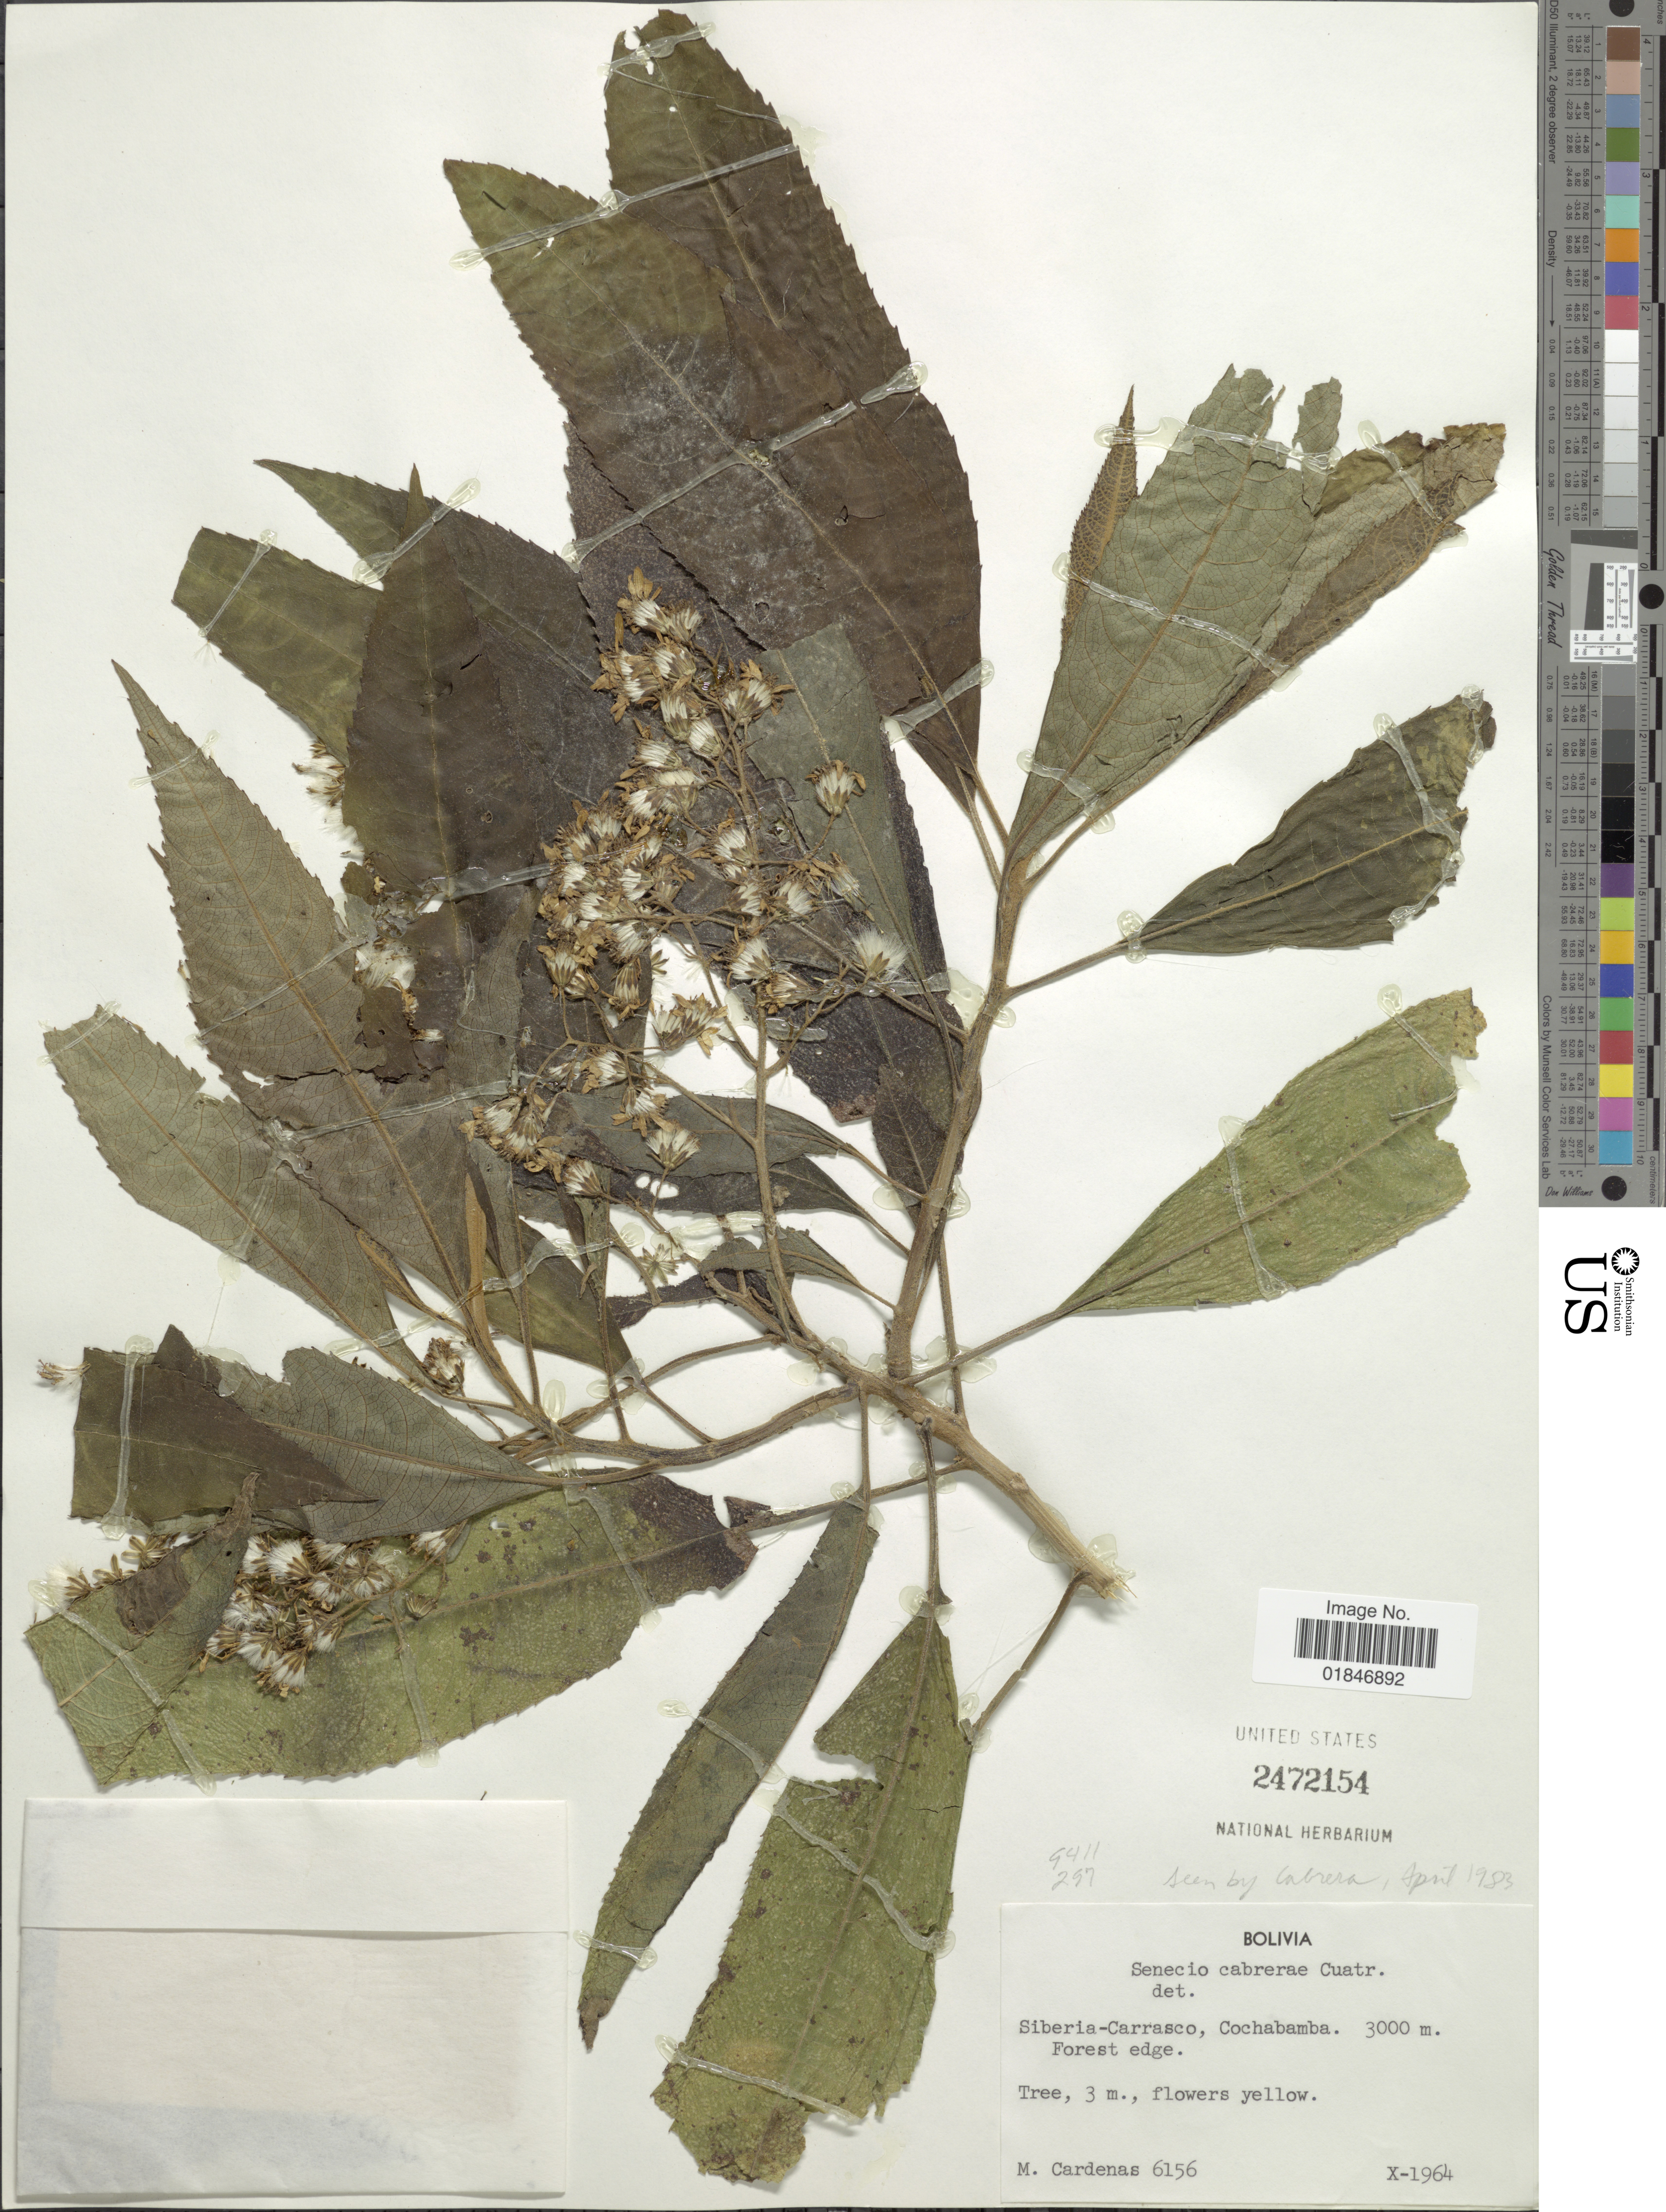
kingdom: Plantae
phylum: Tracheophyta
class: Magnoliopsida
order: Asterales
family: Asteraceae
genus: Dendrophorbium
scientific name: Dendrophorbium cabrerae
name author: (Cuatrec.) C. Jeffrey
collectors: M. Cárdenas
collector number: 6156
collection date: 1964-10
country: Bolivia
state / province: Cochabamba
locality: Siberia-Carrasco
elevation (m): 3000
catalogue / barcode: US 2472154